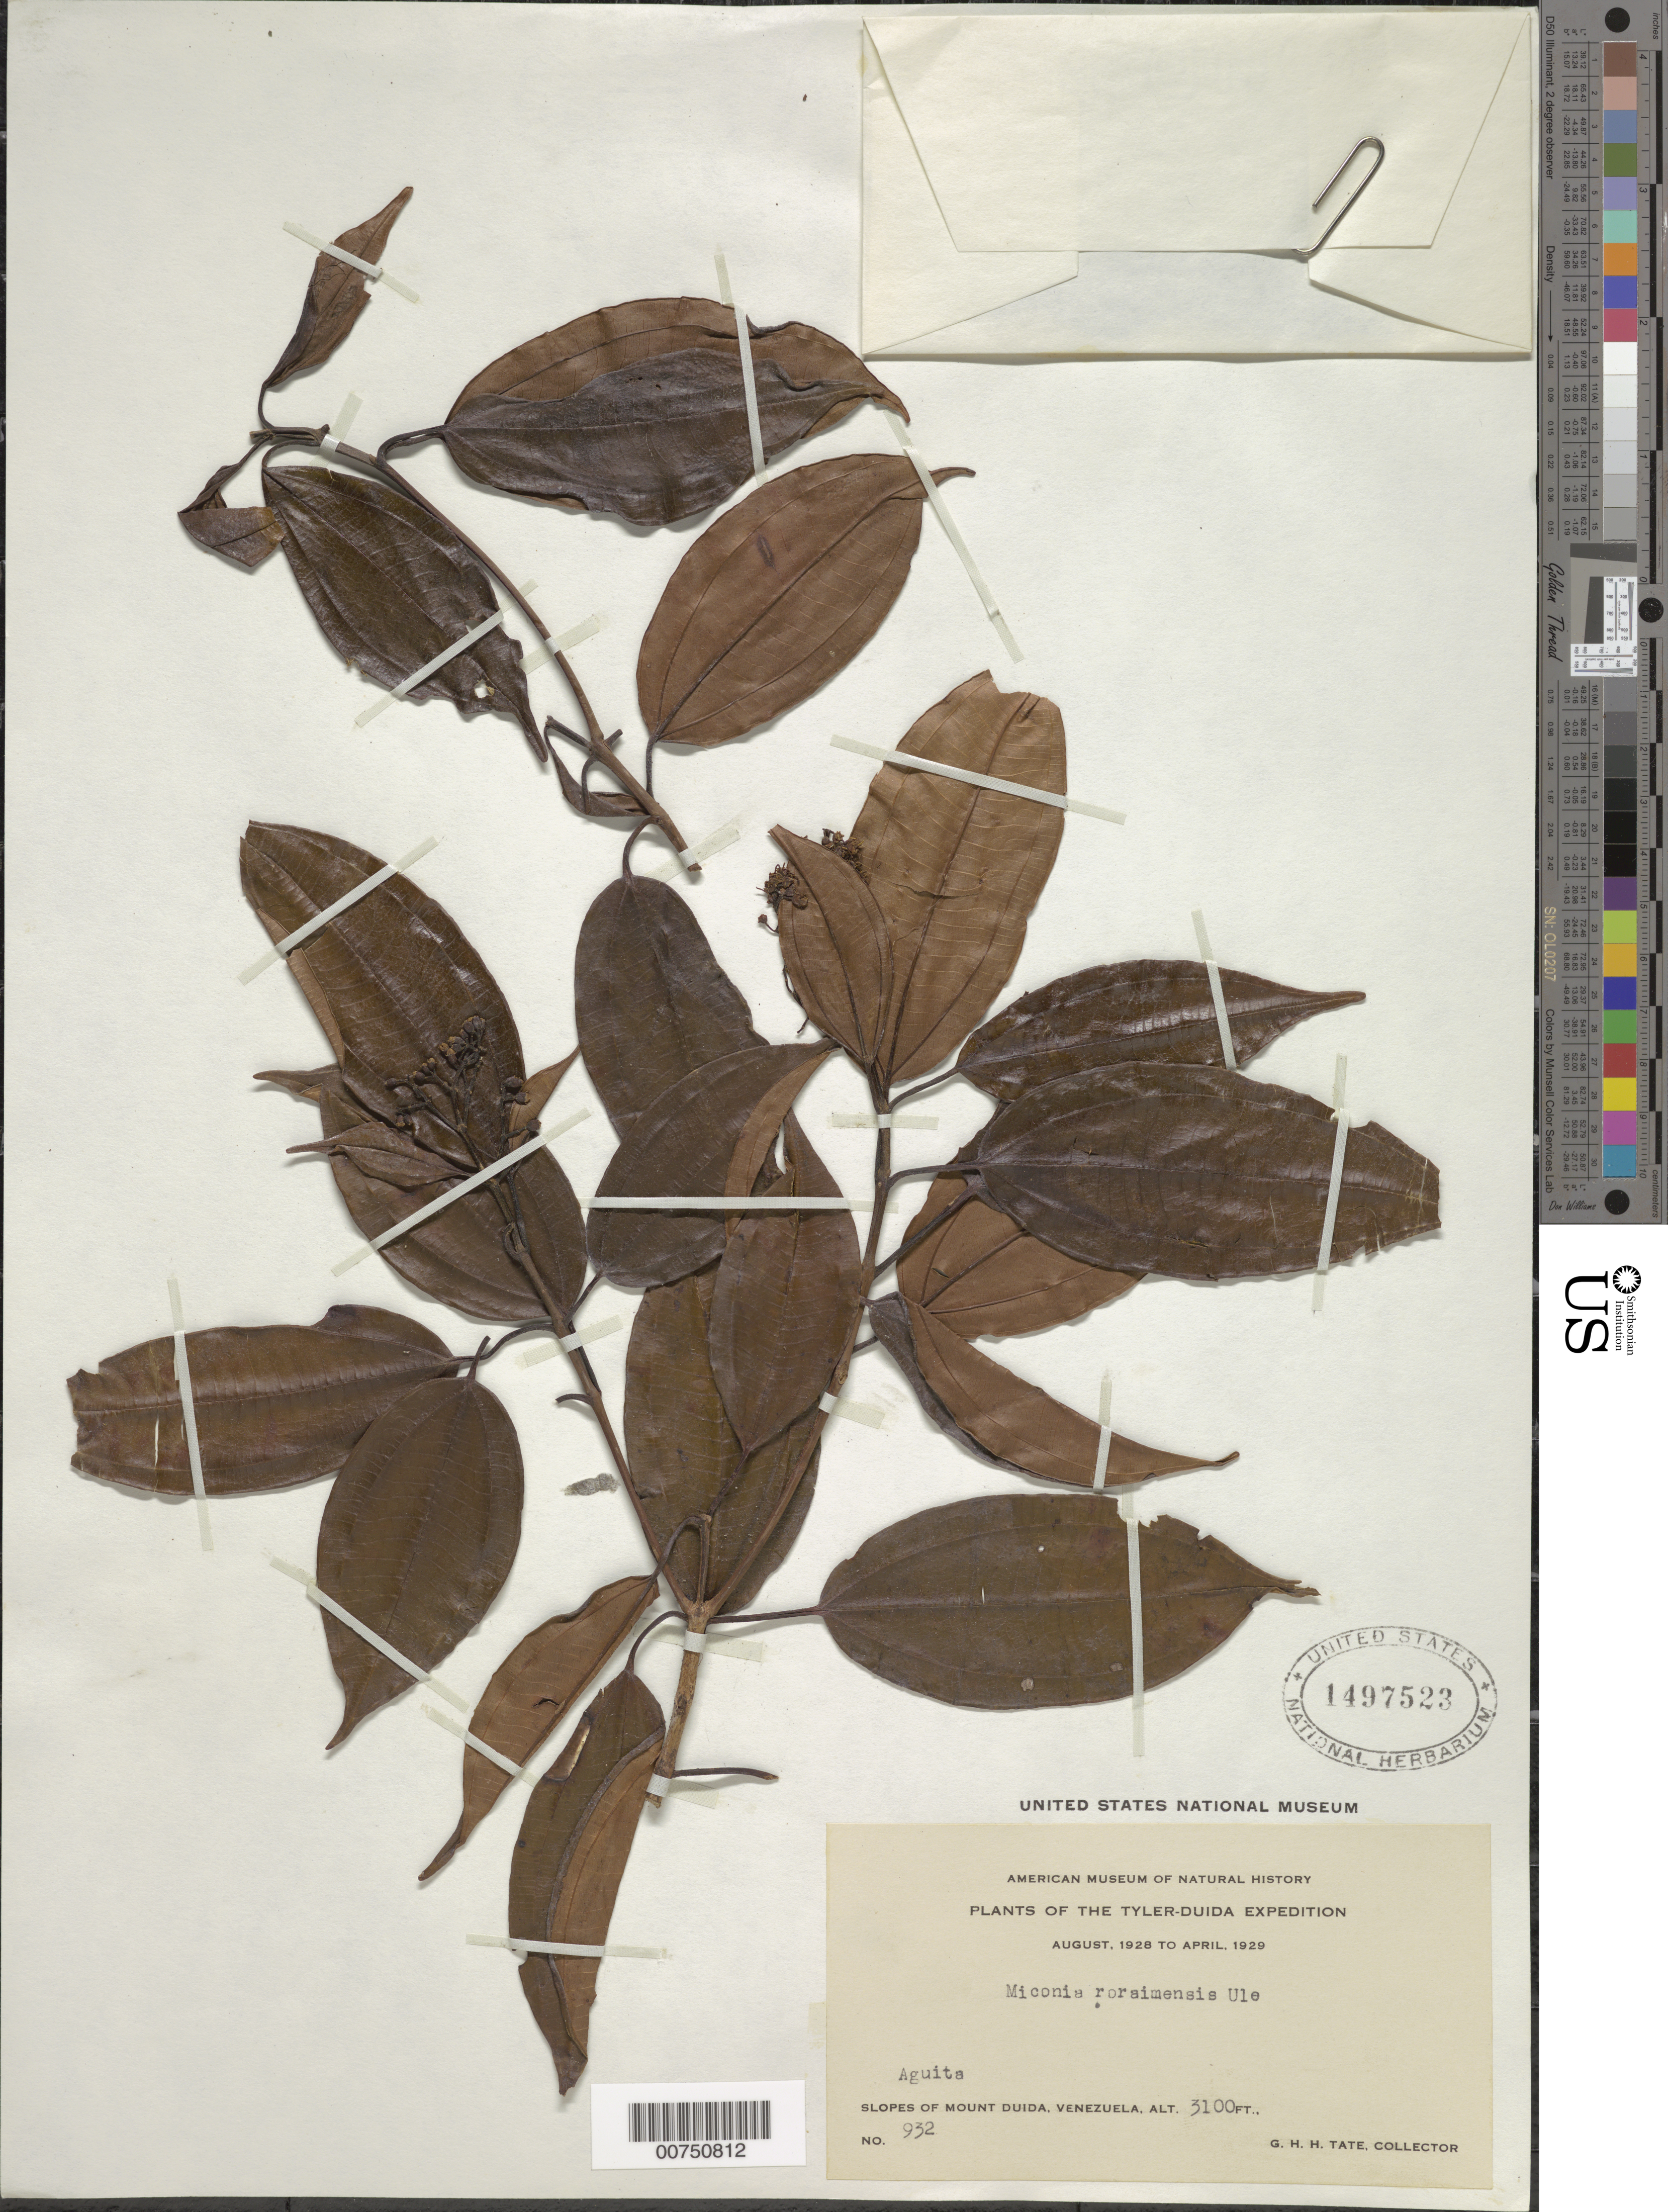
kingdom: Plantae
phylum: Tracheophyta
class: Magnoliopsida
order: Myrtales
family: Melastomataceae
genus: Miconia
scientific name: Miconia roraimensis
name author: Ule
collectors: G. H. H.Tate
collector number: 932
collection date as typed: Aug-28 to Apr-29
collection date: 1928-08/1929-04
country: Venezuela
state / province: Amazonas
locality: Aquita, slopes of Mt. Duida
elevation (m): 945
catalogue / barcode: US 1497523